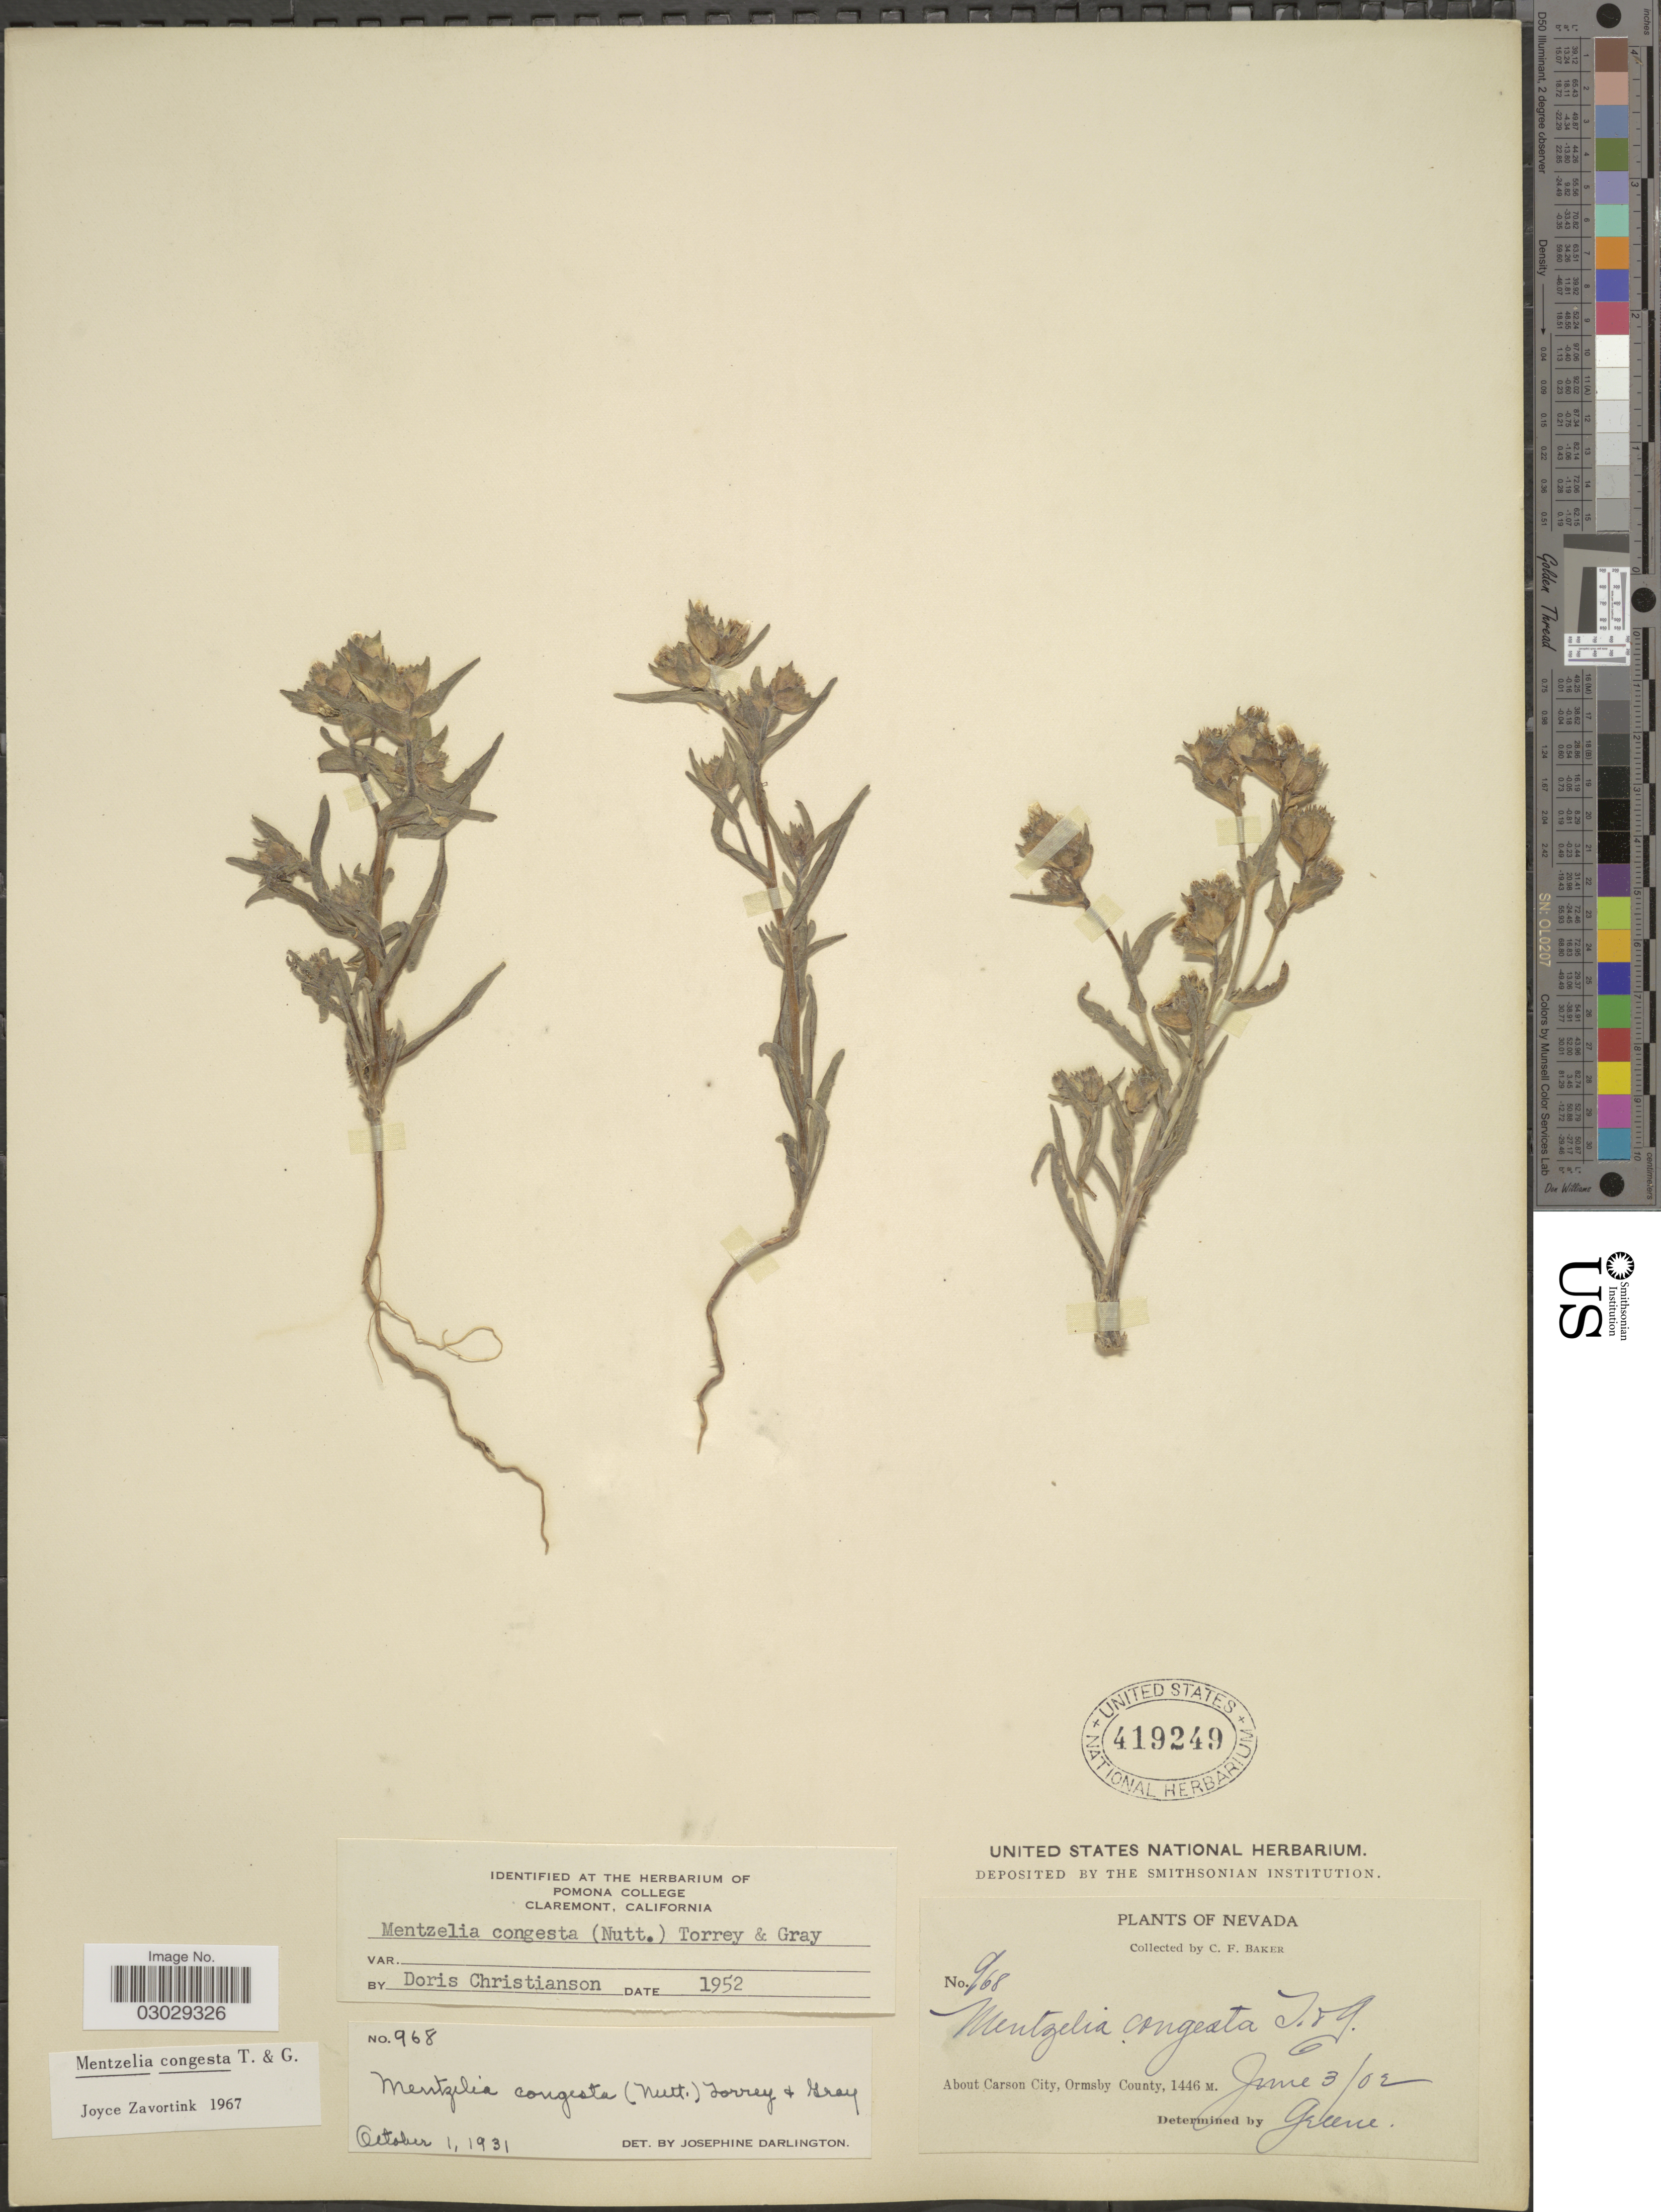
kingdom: Plantae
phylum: Tracheophyta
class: Magnoliopsida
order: Cornales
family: Loasaceae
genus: Mentzelia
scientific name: Mentzelia congesta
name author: Torr. & A. Gray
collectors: C. F. Baker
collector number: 968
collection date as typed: Transcribed d/m/y: 3/6/2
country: United States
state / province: Nevada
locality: About Carson City, Ormsby County.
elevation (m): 1446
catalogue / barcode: US 419249